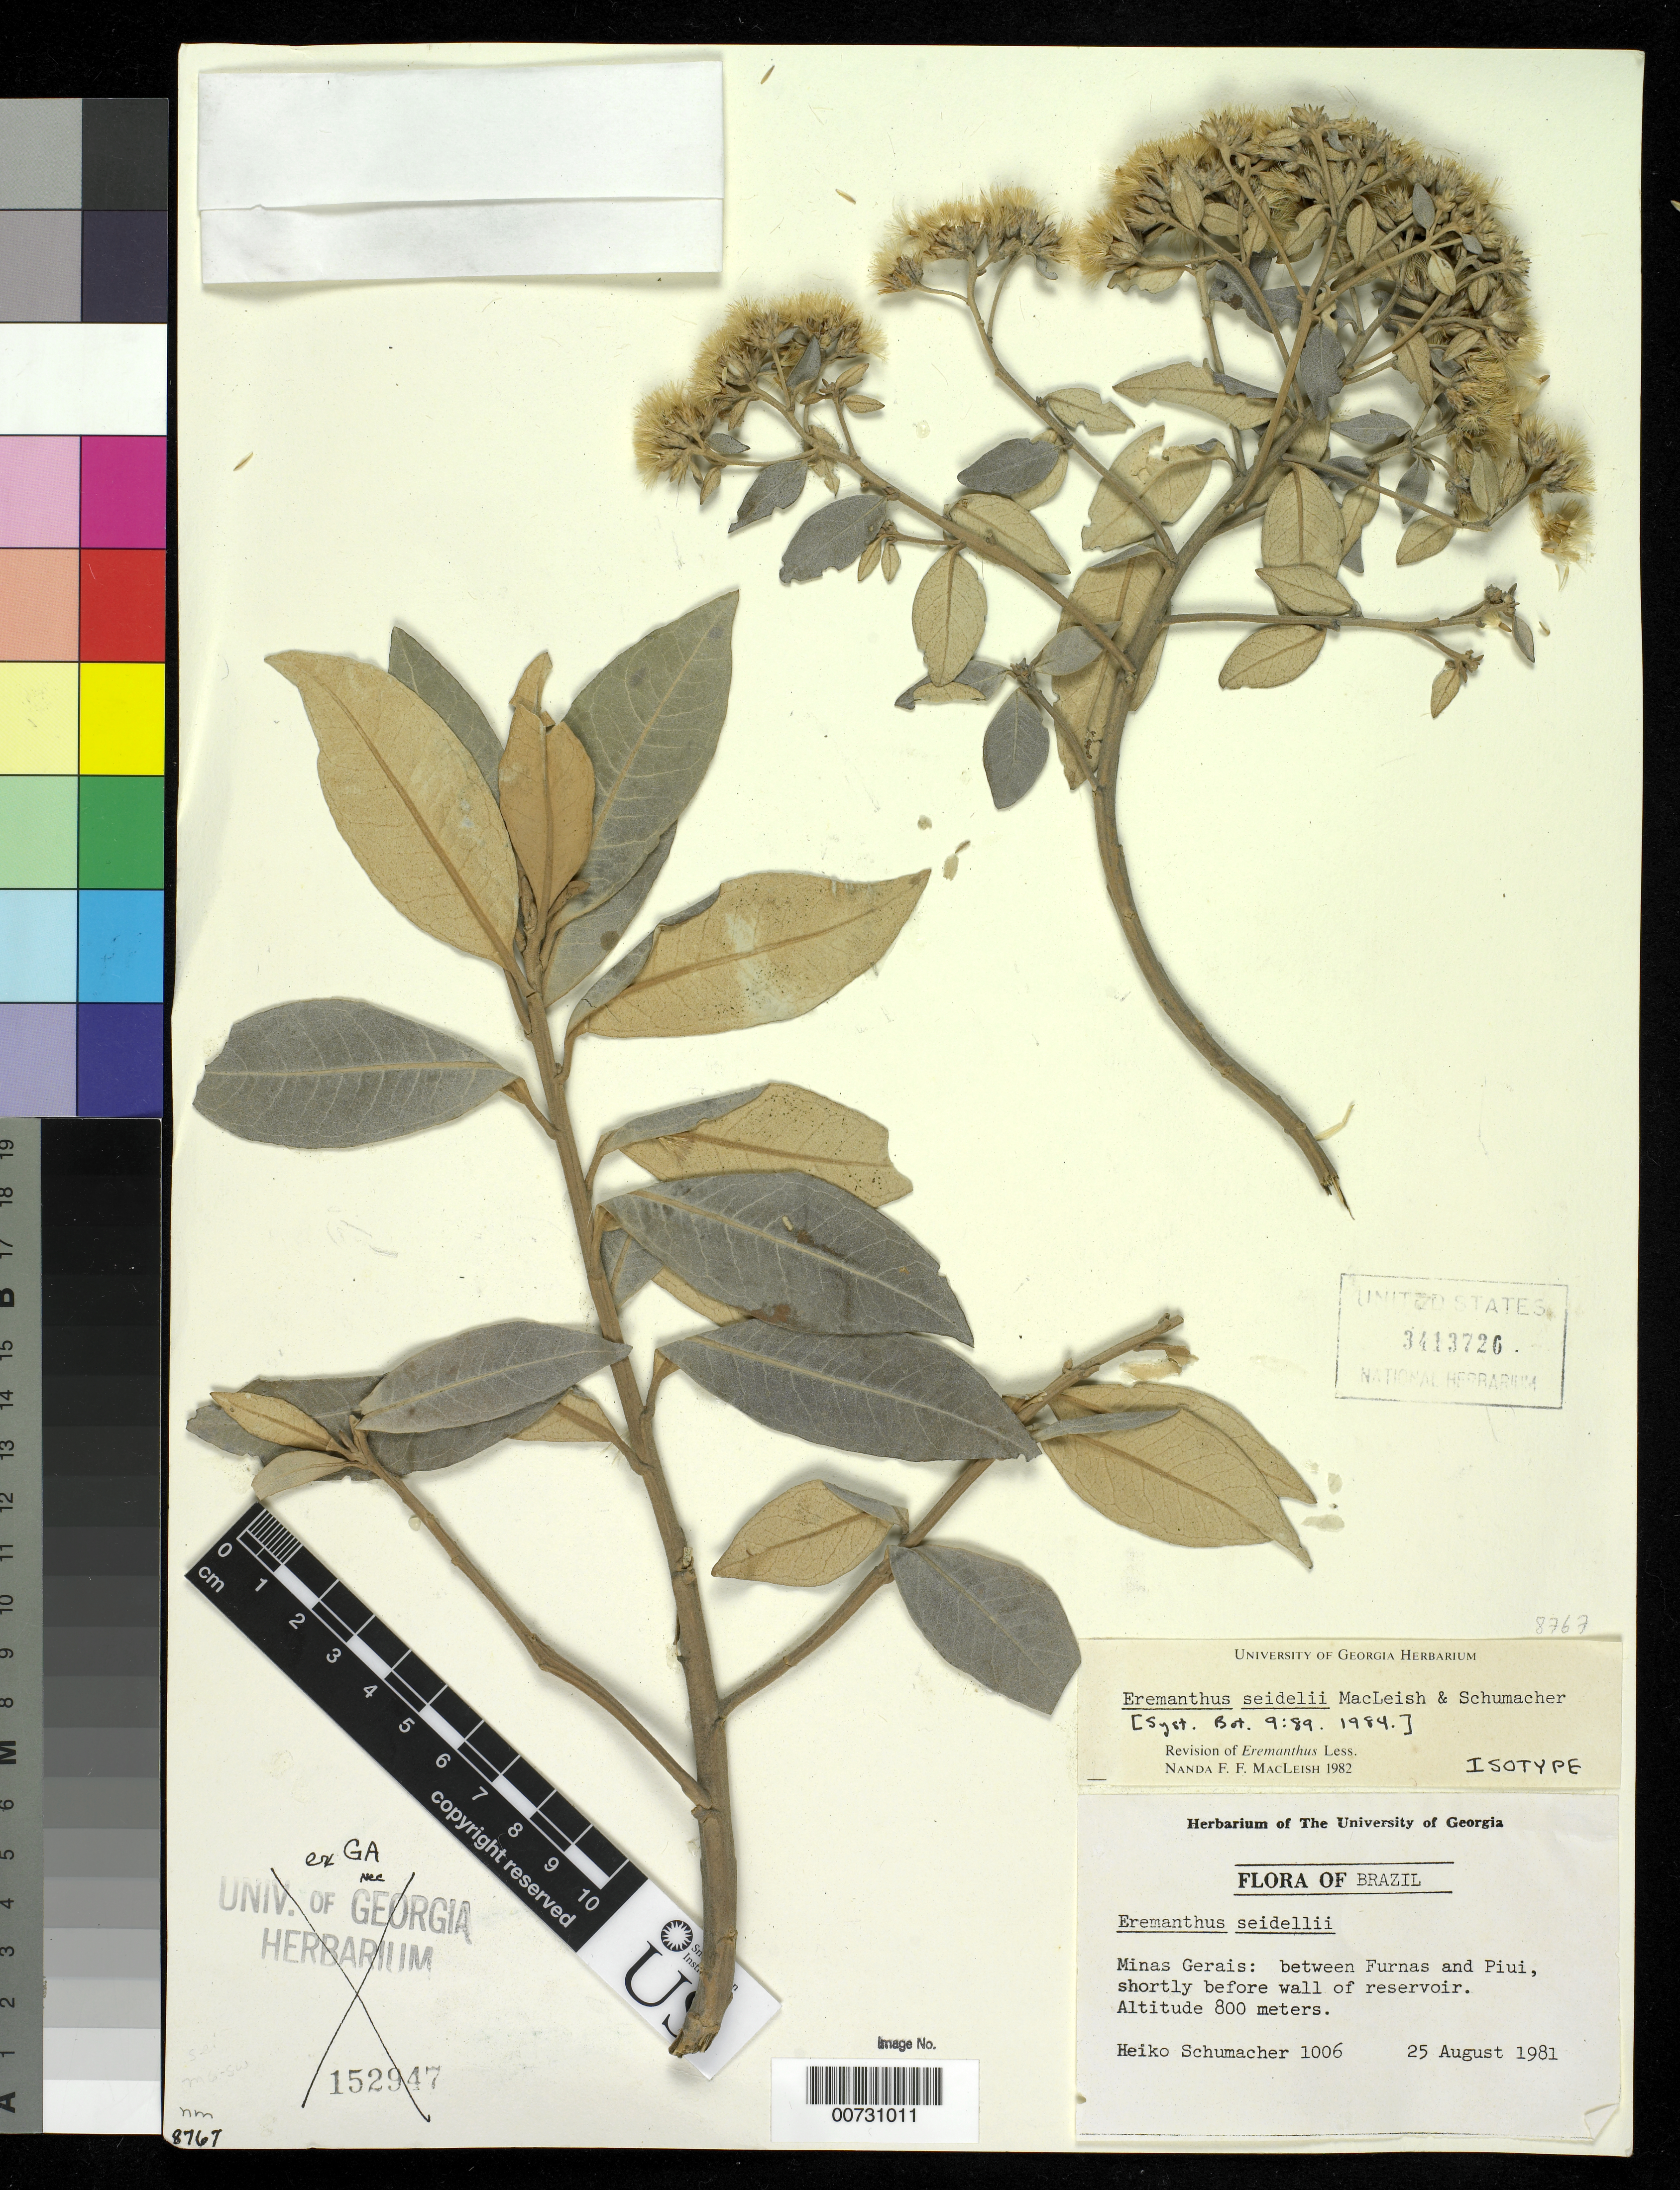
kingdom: Plantae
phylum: Tracheophyta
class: Magnoliopsida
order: Asterales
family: Asteraceae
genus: Eremanthus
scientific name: Eremanthus seidelii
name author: MacLeish & H. Schumach.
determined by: MacLeish, N. F. F.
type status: Isotype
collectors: H. Schumacher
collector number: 1006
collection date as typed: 25 Aug 1981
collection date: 1981-08-25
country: Brazil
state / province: Minas Gerais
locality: Between Furnas and Piui, shortly before wall of reservoir.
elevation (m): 800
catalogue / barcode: US 3413726